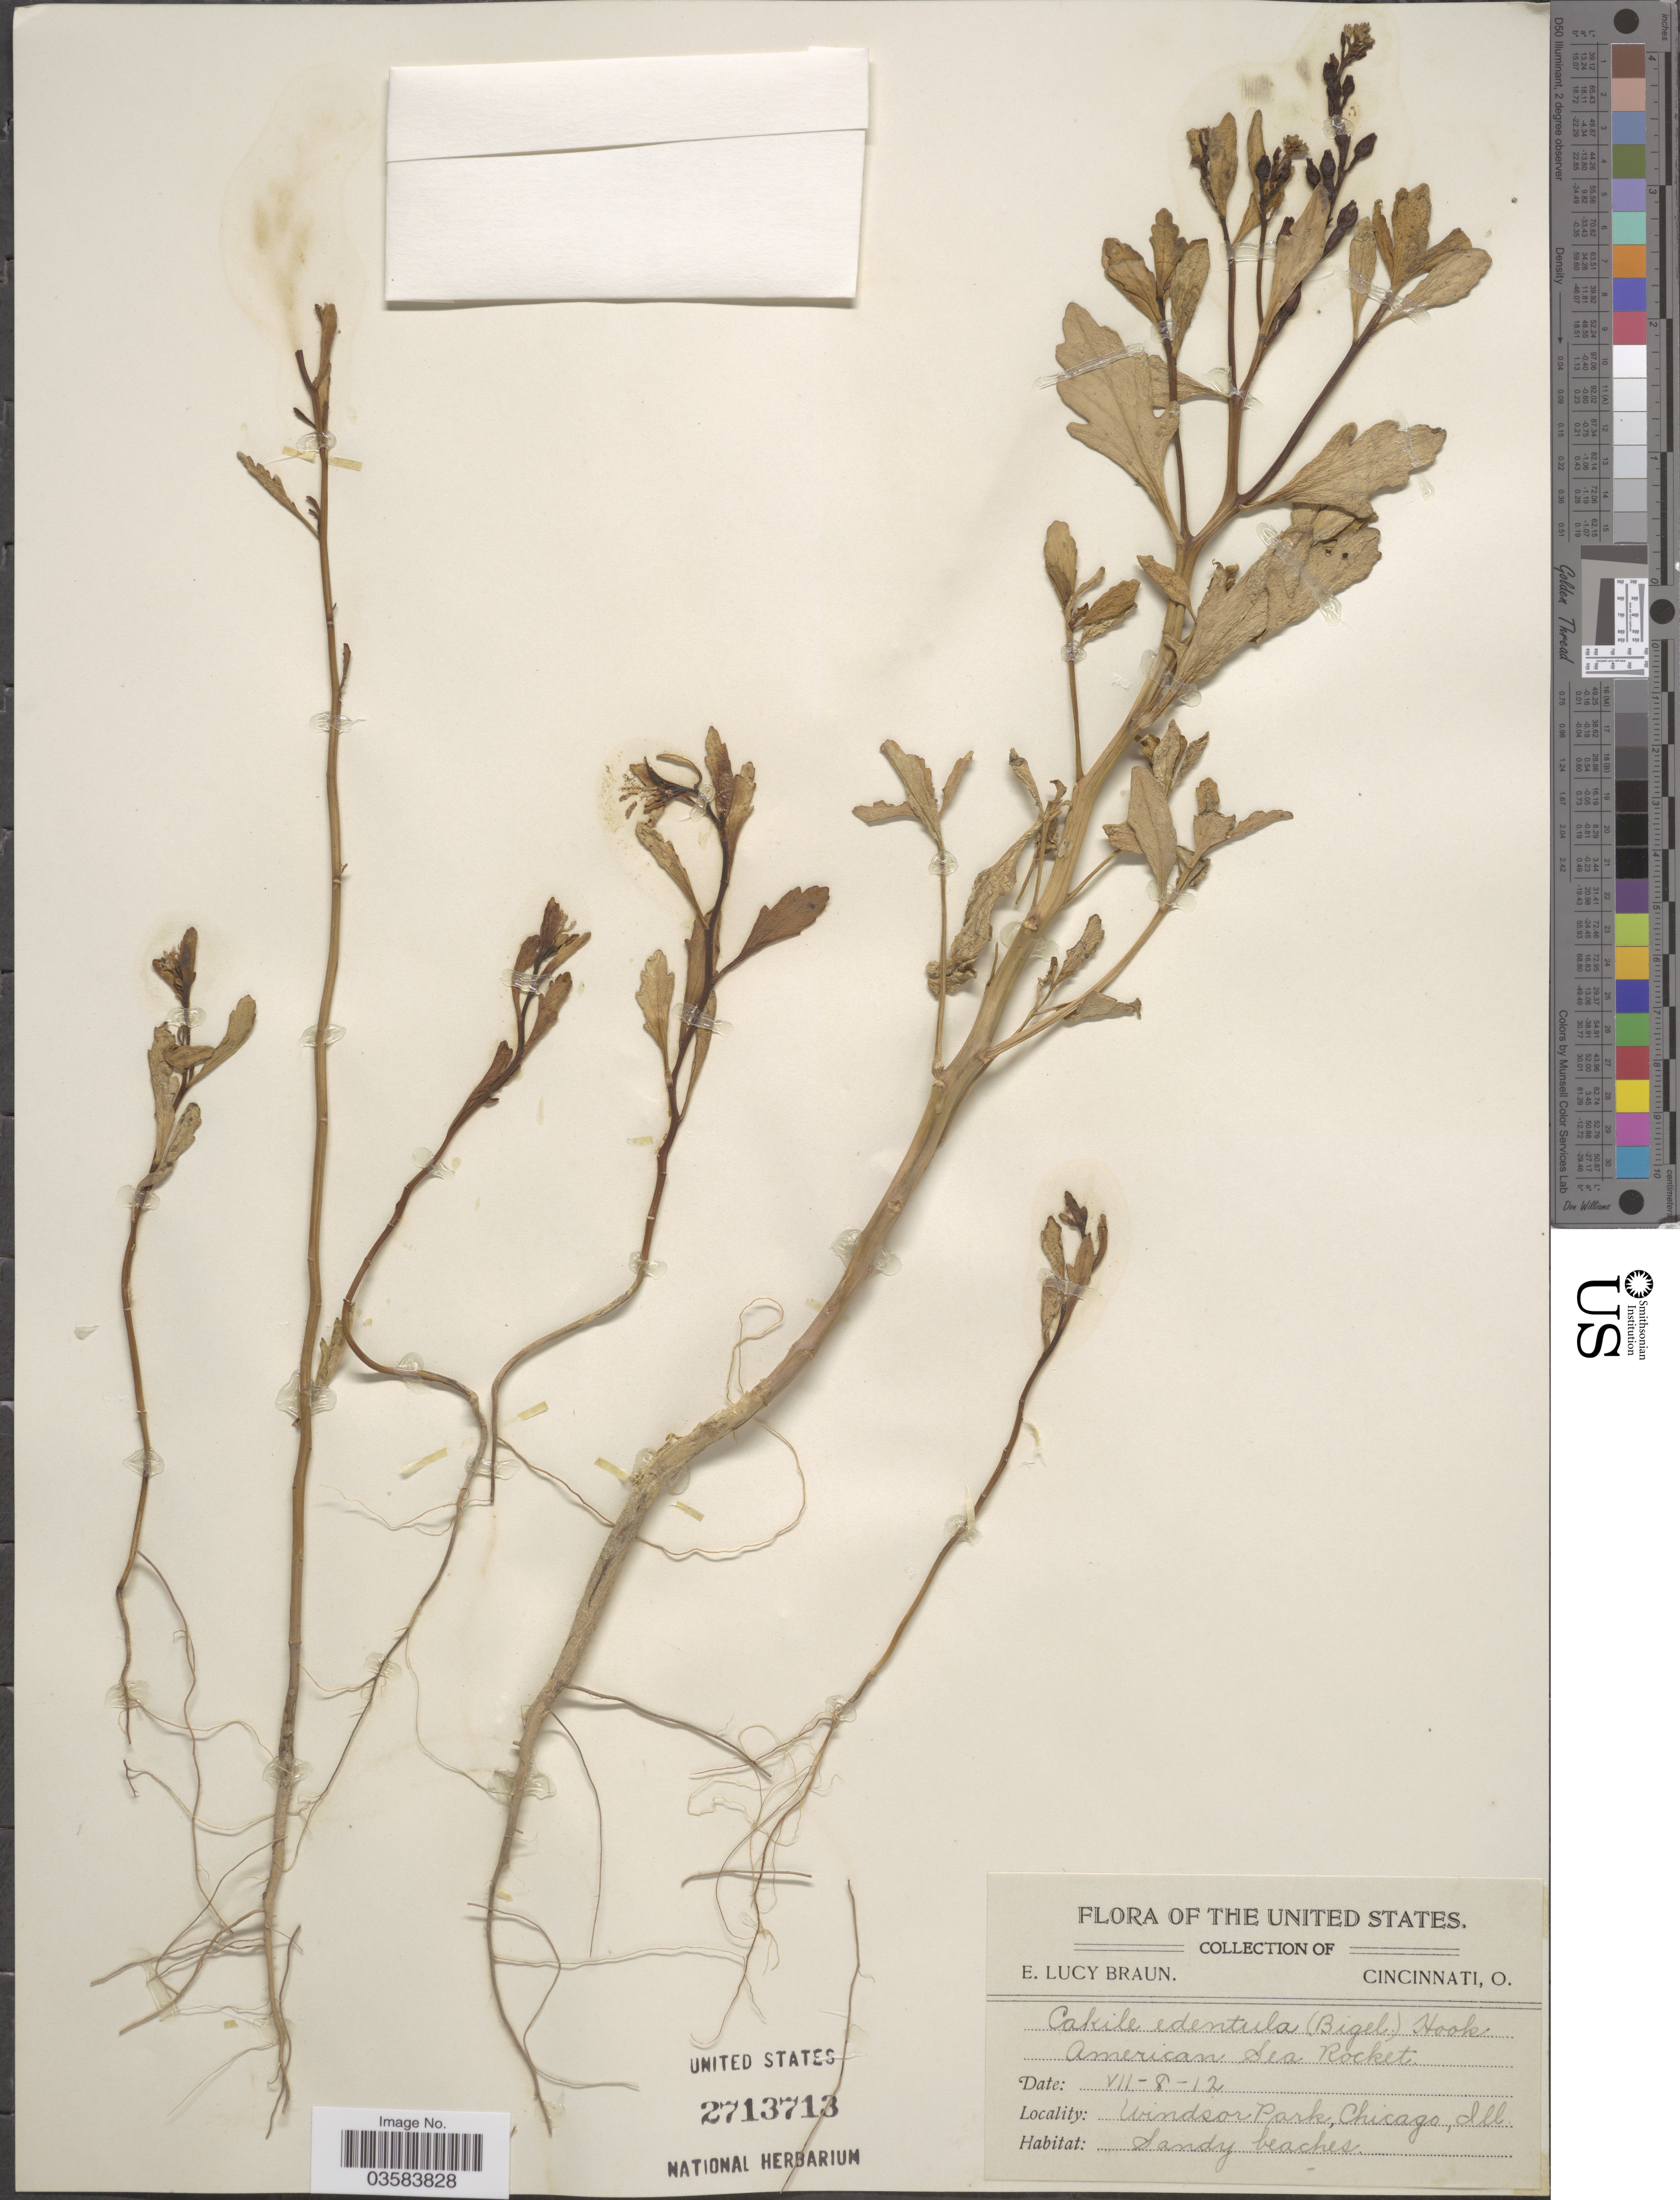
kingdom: Plantae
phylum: Tracheophyta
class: Magnoliopsida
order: Brassicales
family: Brassicaceae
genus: Cakile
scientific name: Cakile edentula var. edentula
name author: (Bigelow) Hook.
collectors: E. L. Braun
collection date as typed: Transcribed d/m/y: 8/8/12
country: United States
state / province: Illinois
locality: Windsor Park, Chicago, Ill.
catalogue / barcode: US 2713713